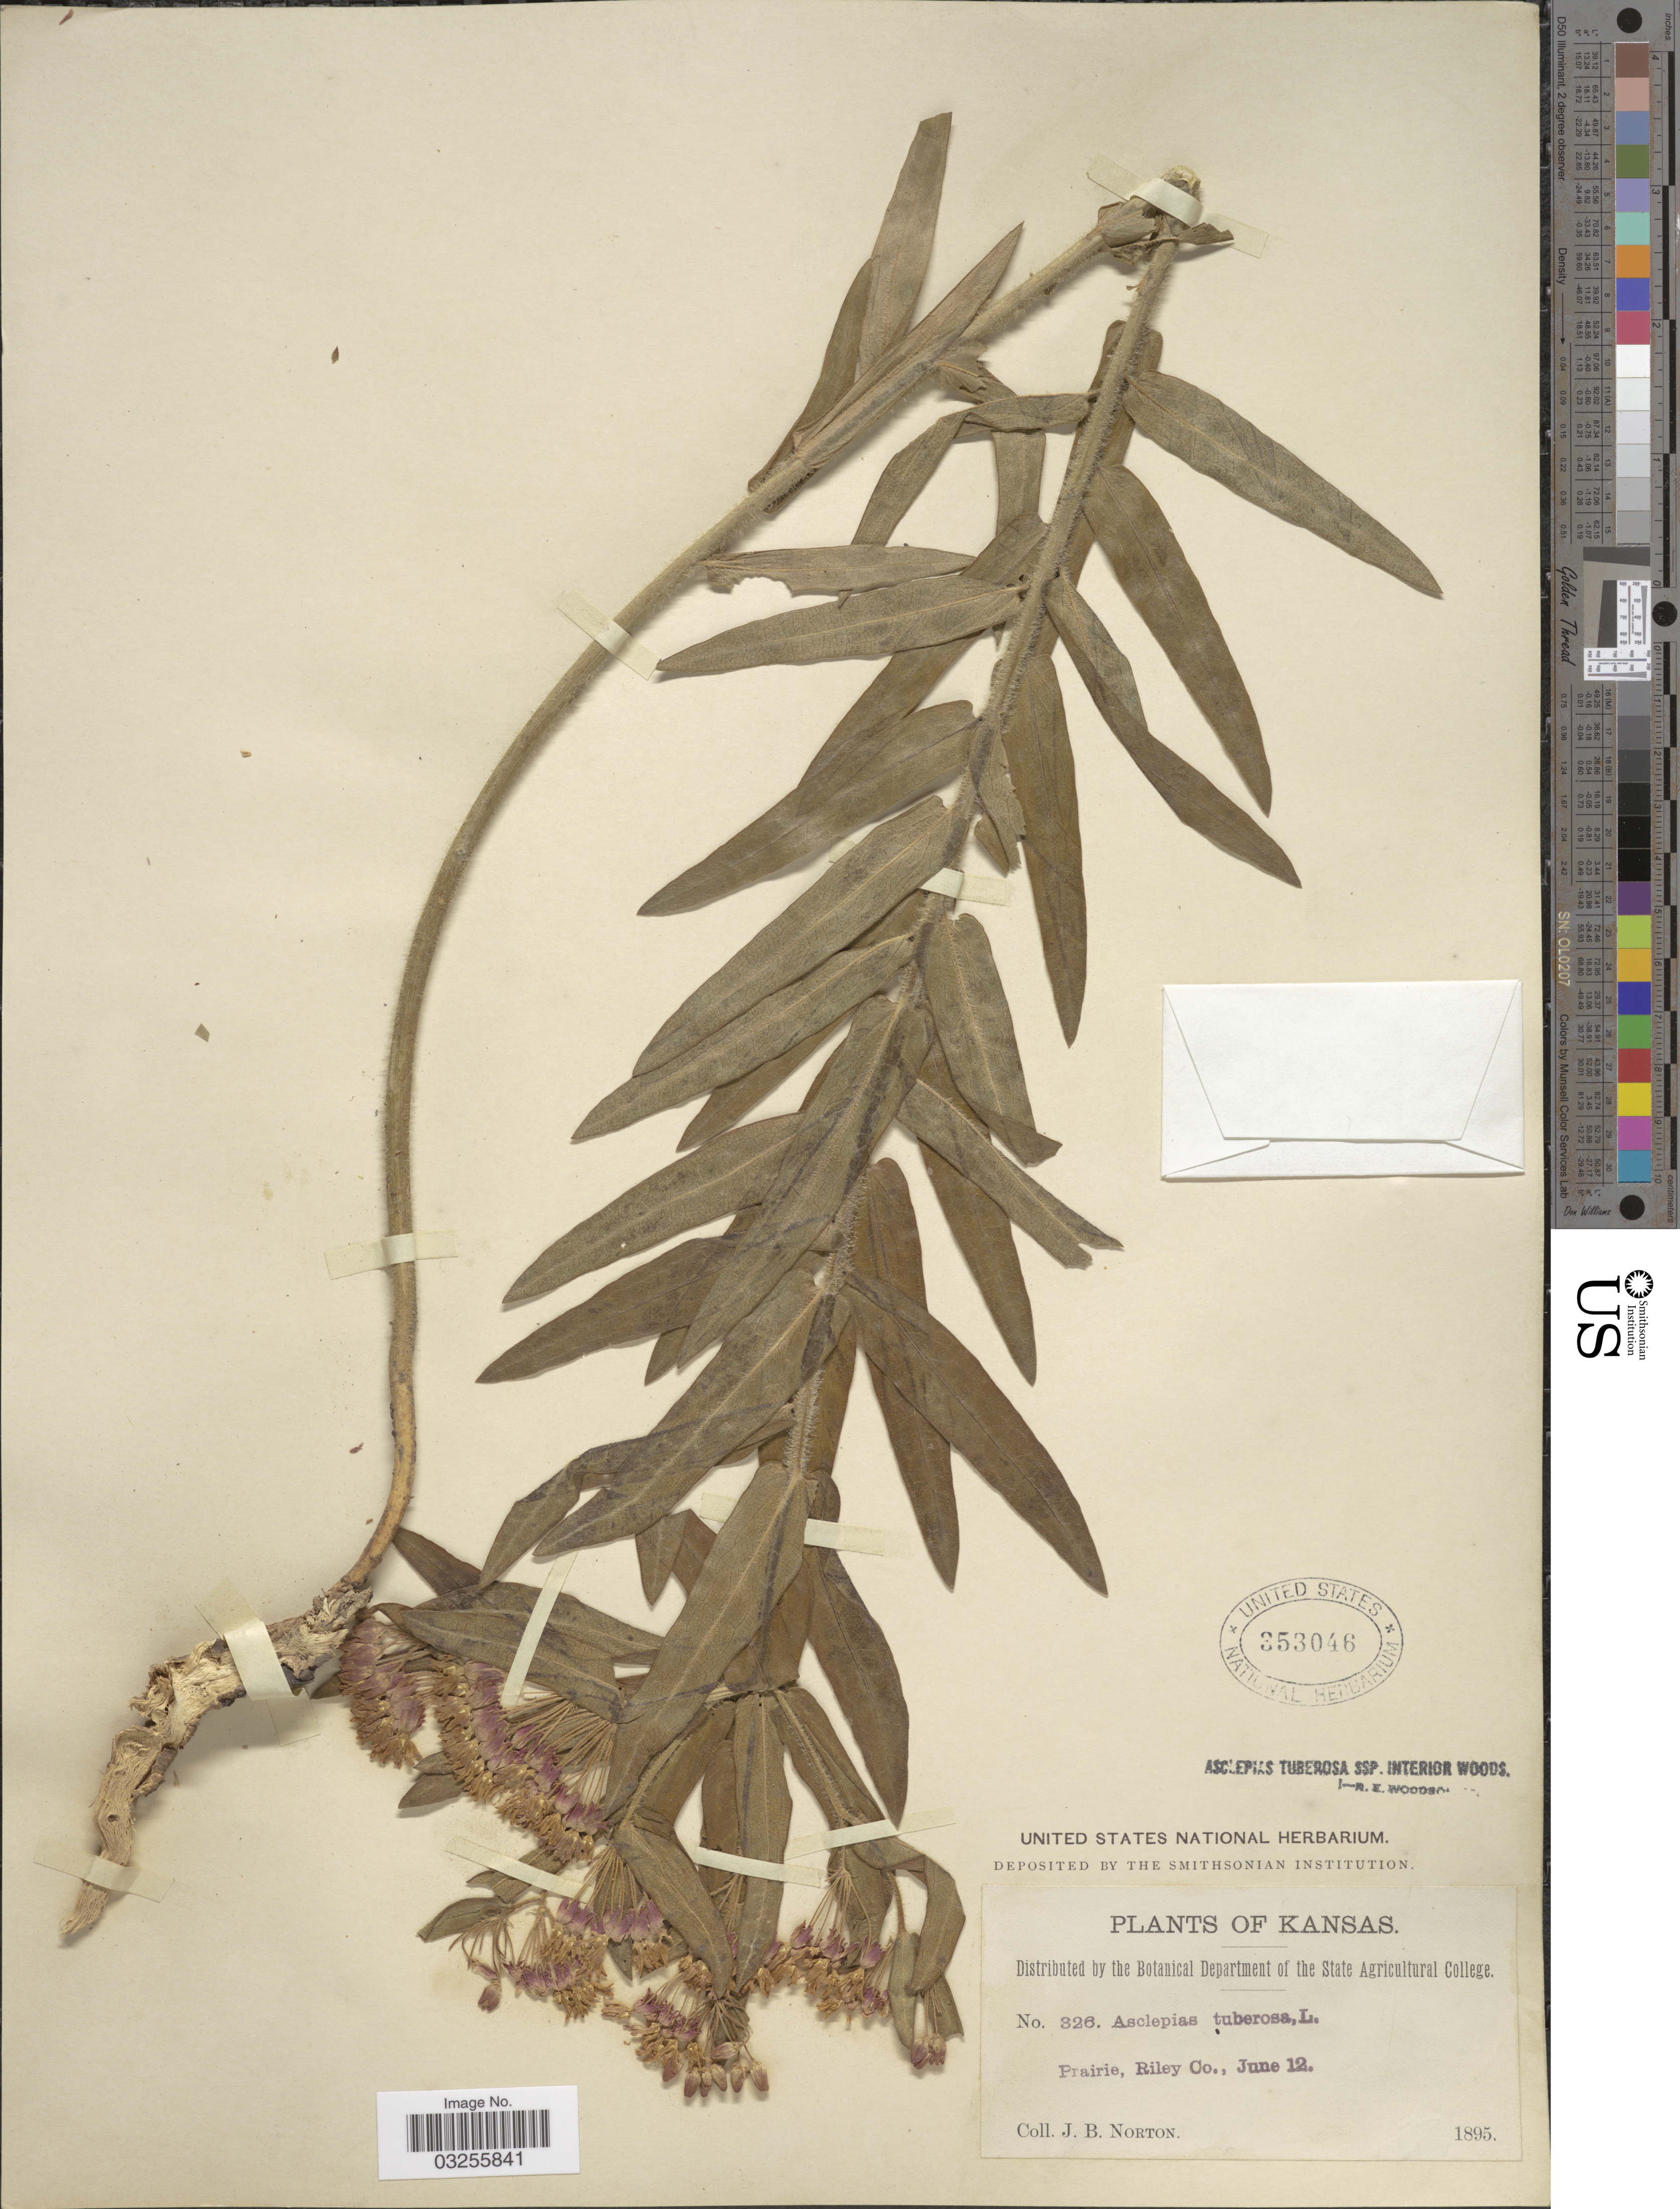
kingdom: Plantae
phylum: Tracheophyta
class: Magnoliopsida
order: Gentianales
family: Apocynaceae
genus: Asclepias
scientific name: Asclepias tuberosa subsp. interior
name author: Woodson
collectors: J. B. Norton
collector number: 826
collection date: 1895-06-12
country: United States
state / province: Kansas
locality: Prairie, Riley Co.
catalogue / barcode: US 353046